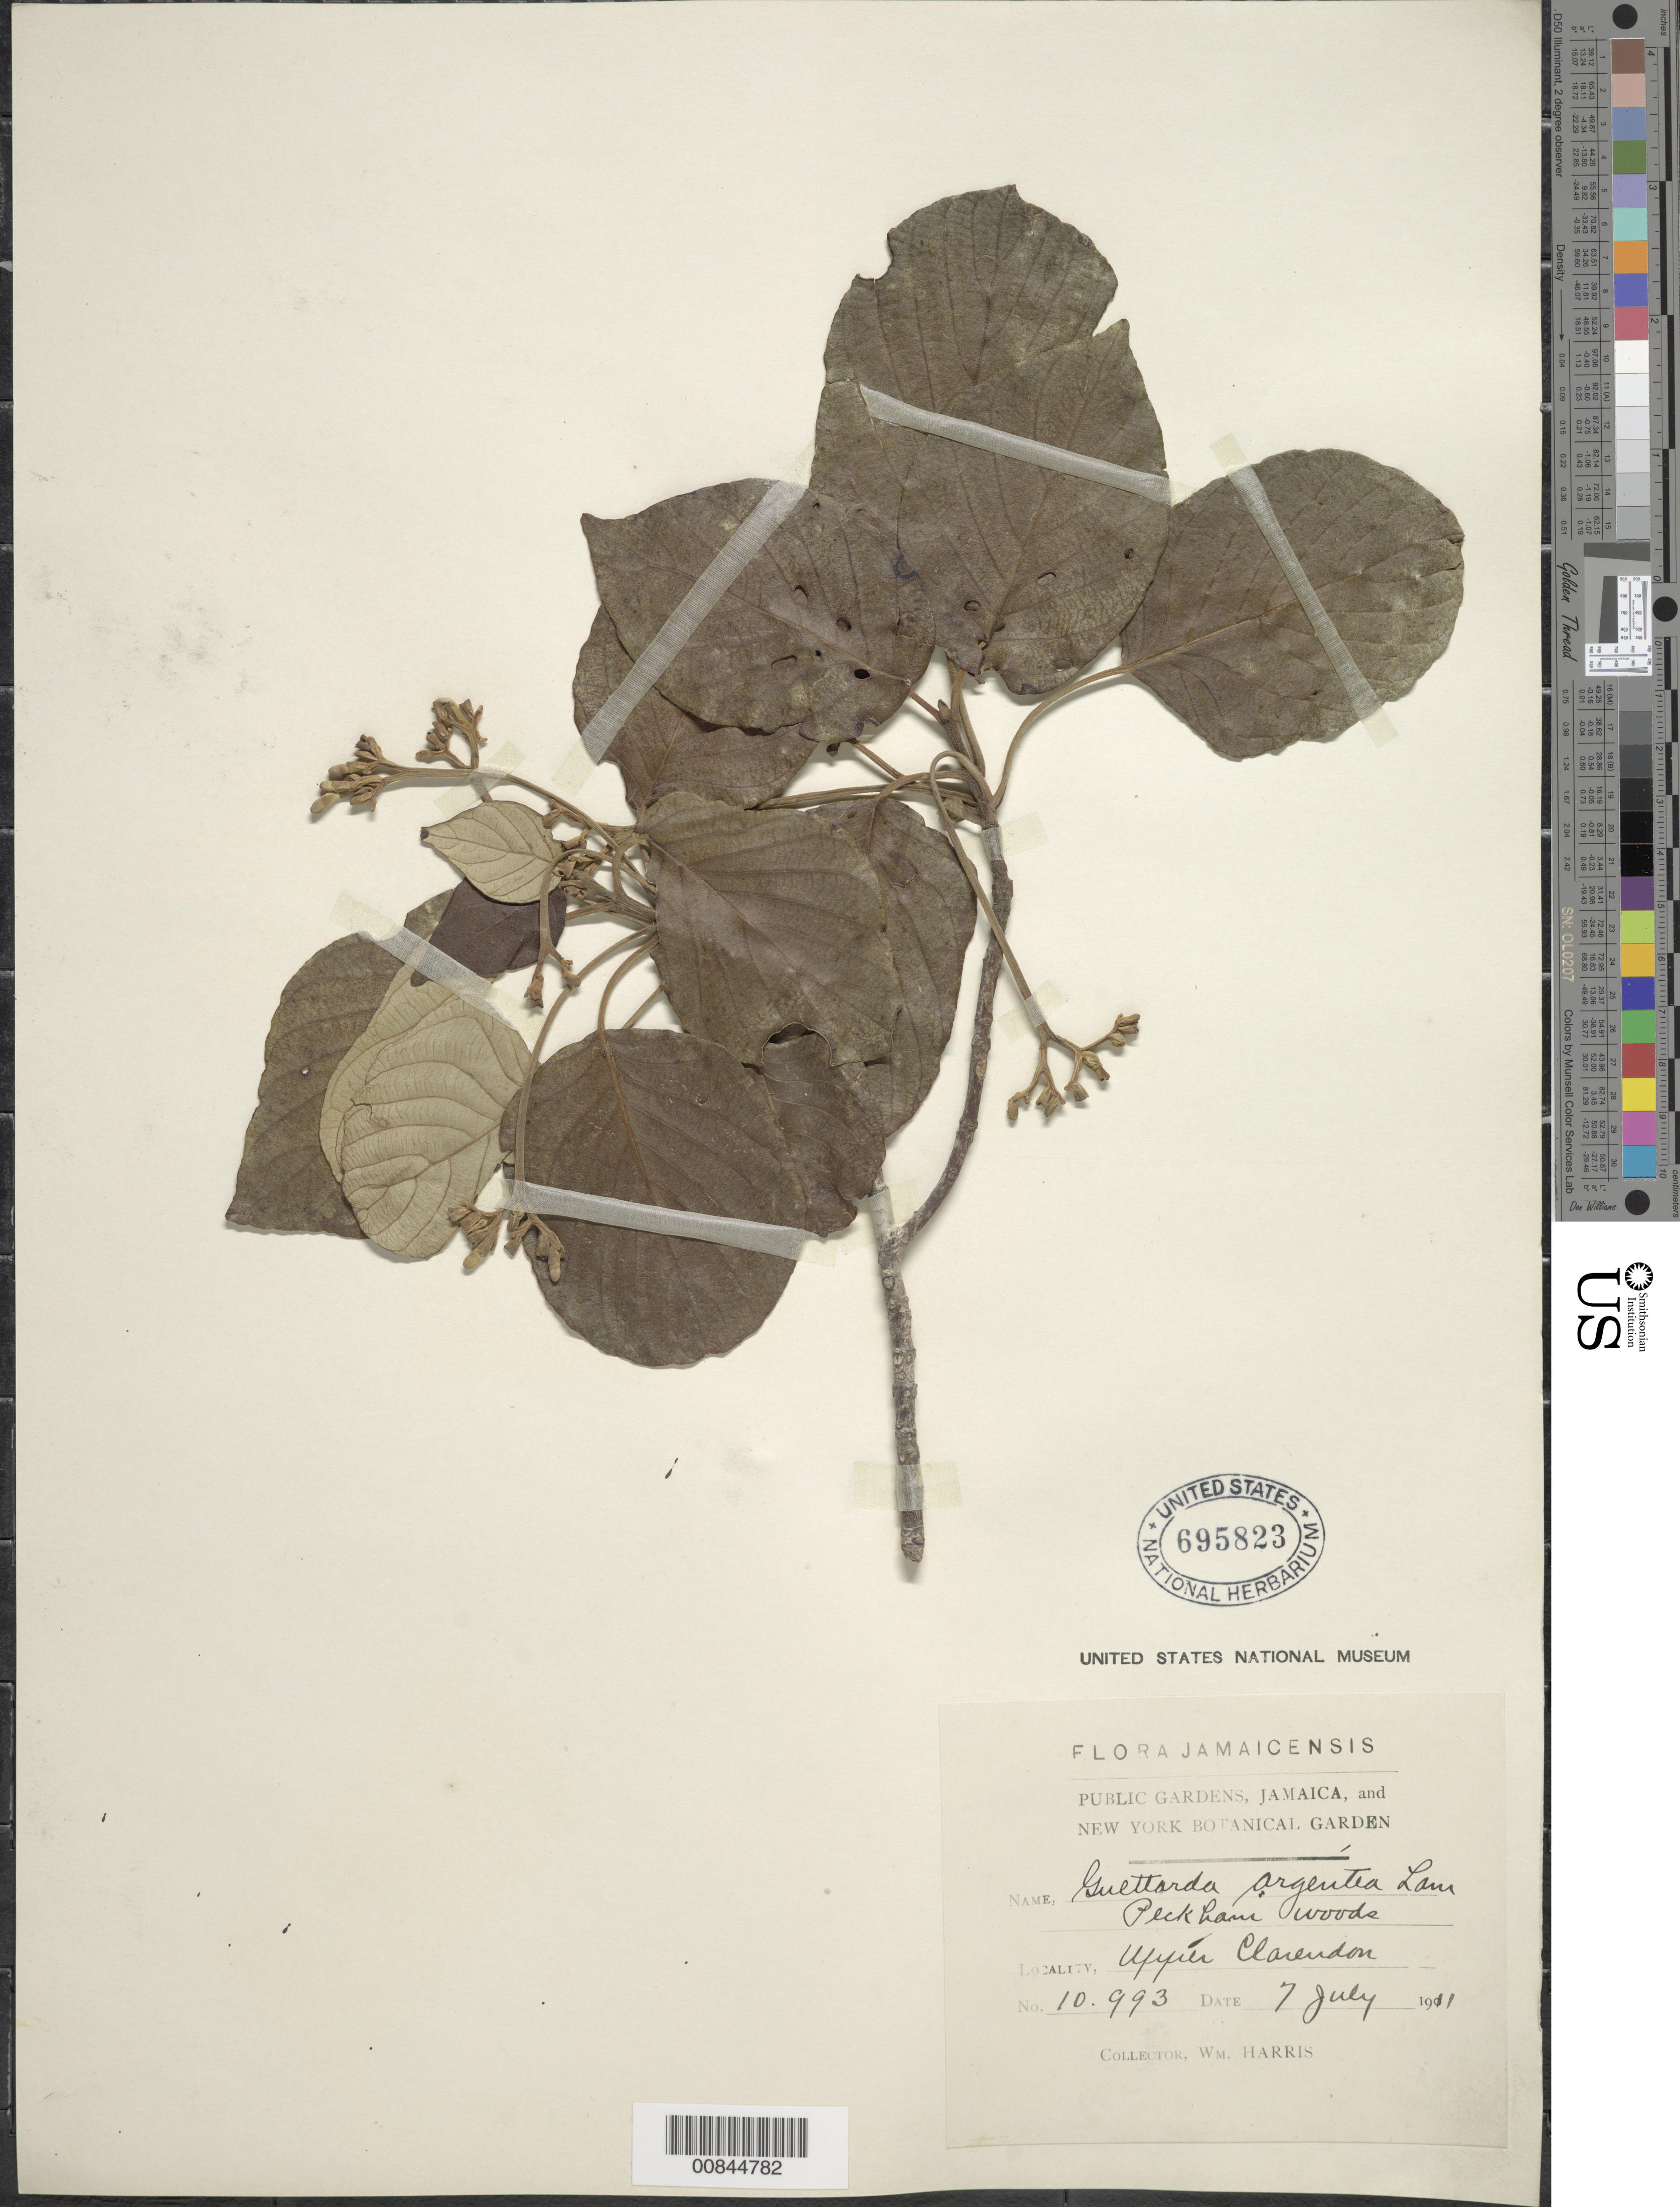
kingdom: Plantae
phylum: Tracheophyta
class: Magnoliopsida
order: Gentianales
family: Rubiaceae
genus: Guettarda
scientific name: Guettarda argentea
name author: Lam.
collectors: W. H. Harris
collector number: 10993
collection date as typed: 07 Jul 1911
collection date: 1911-07-07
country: Jamaica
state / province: Clarendon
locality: Peckham Woods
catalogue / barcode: US 695823